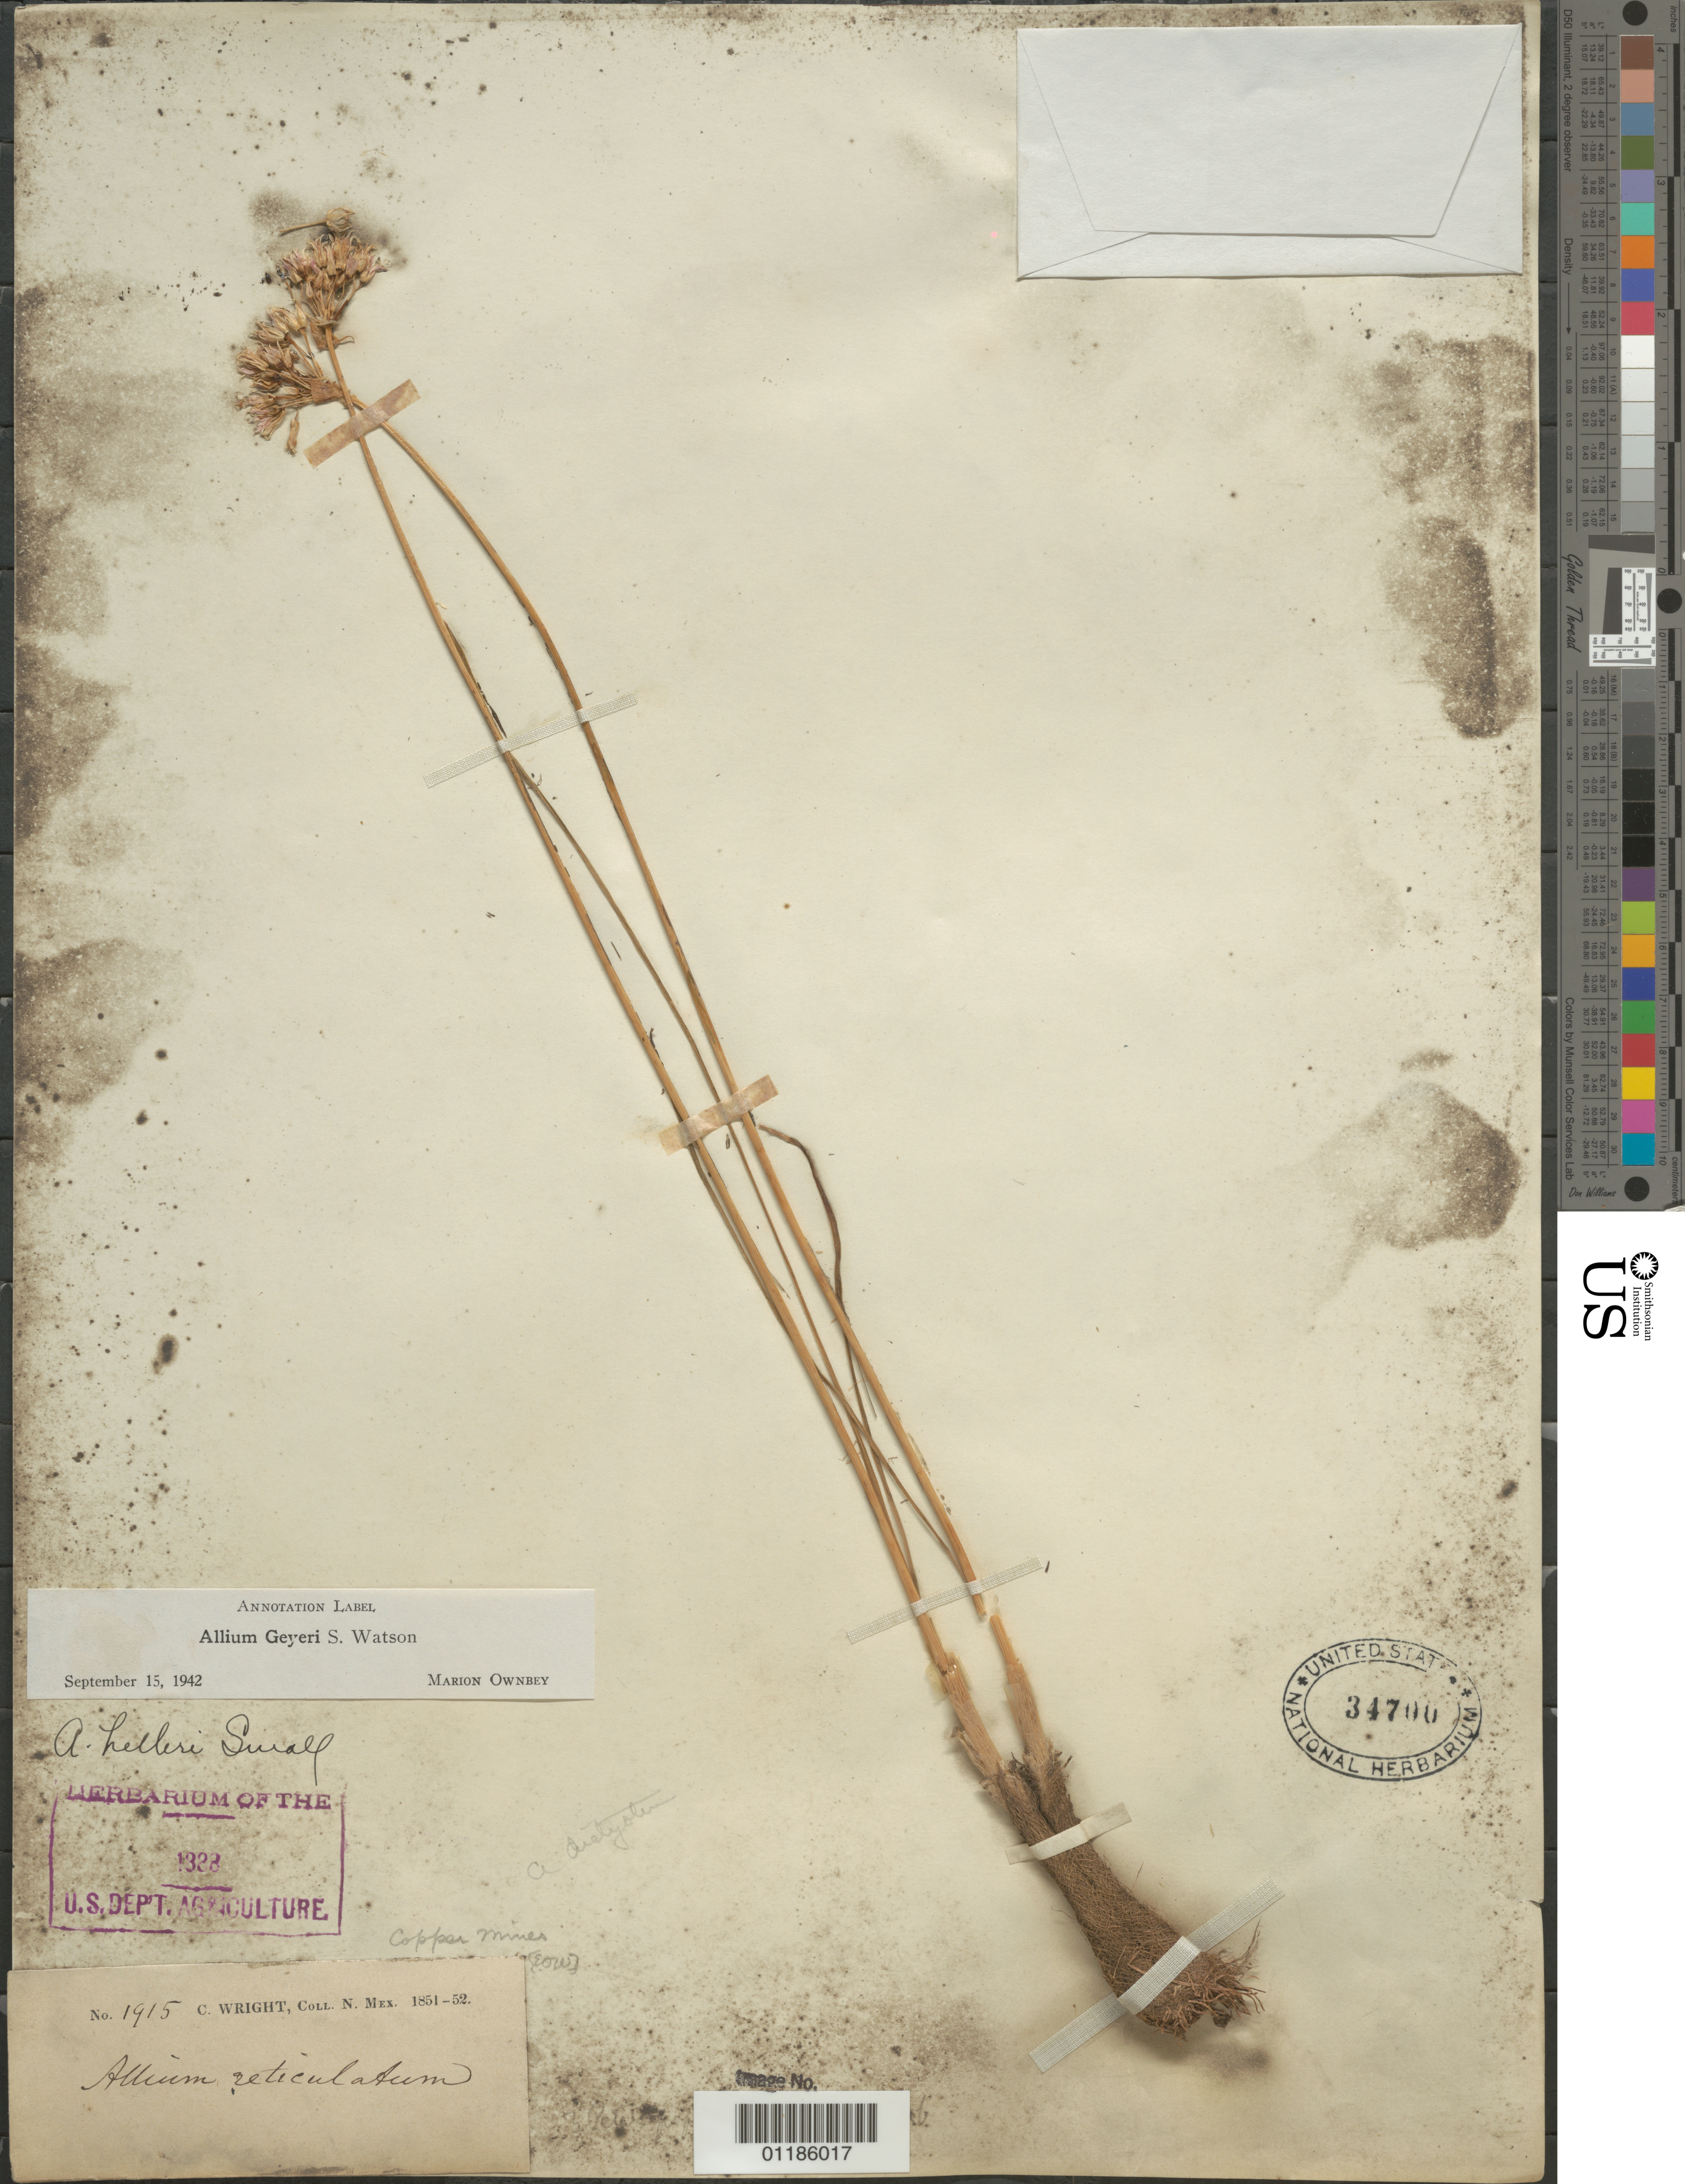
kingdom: Plantae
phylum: Tracheophyta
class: Liliopsida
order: Asparagales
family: Amaryllidaceae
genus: Allium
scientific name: Allium geyeri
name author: S. Watson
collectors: C. Wright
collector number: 1915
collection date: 1851/1852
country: United States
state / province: New Mexico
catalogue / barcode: US 34700